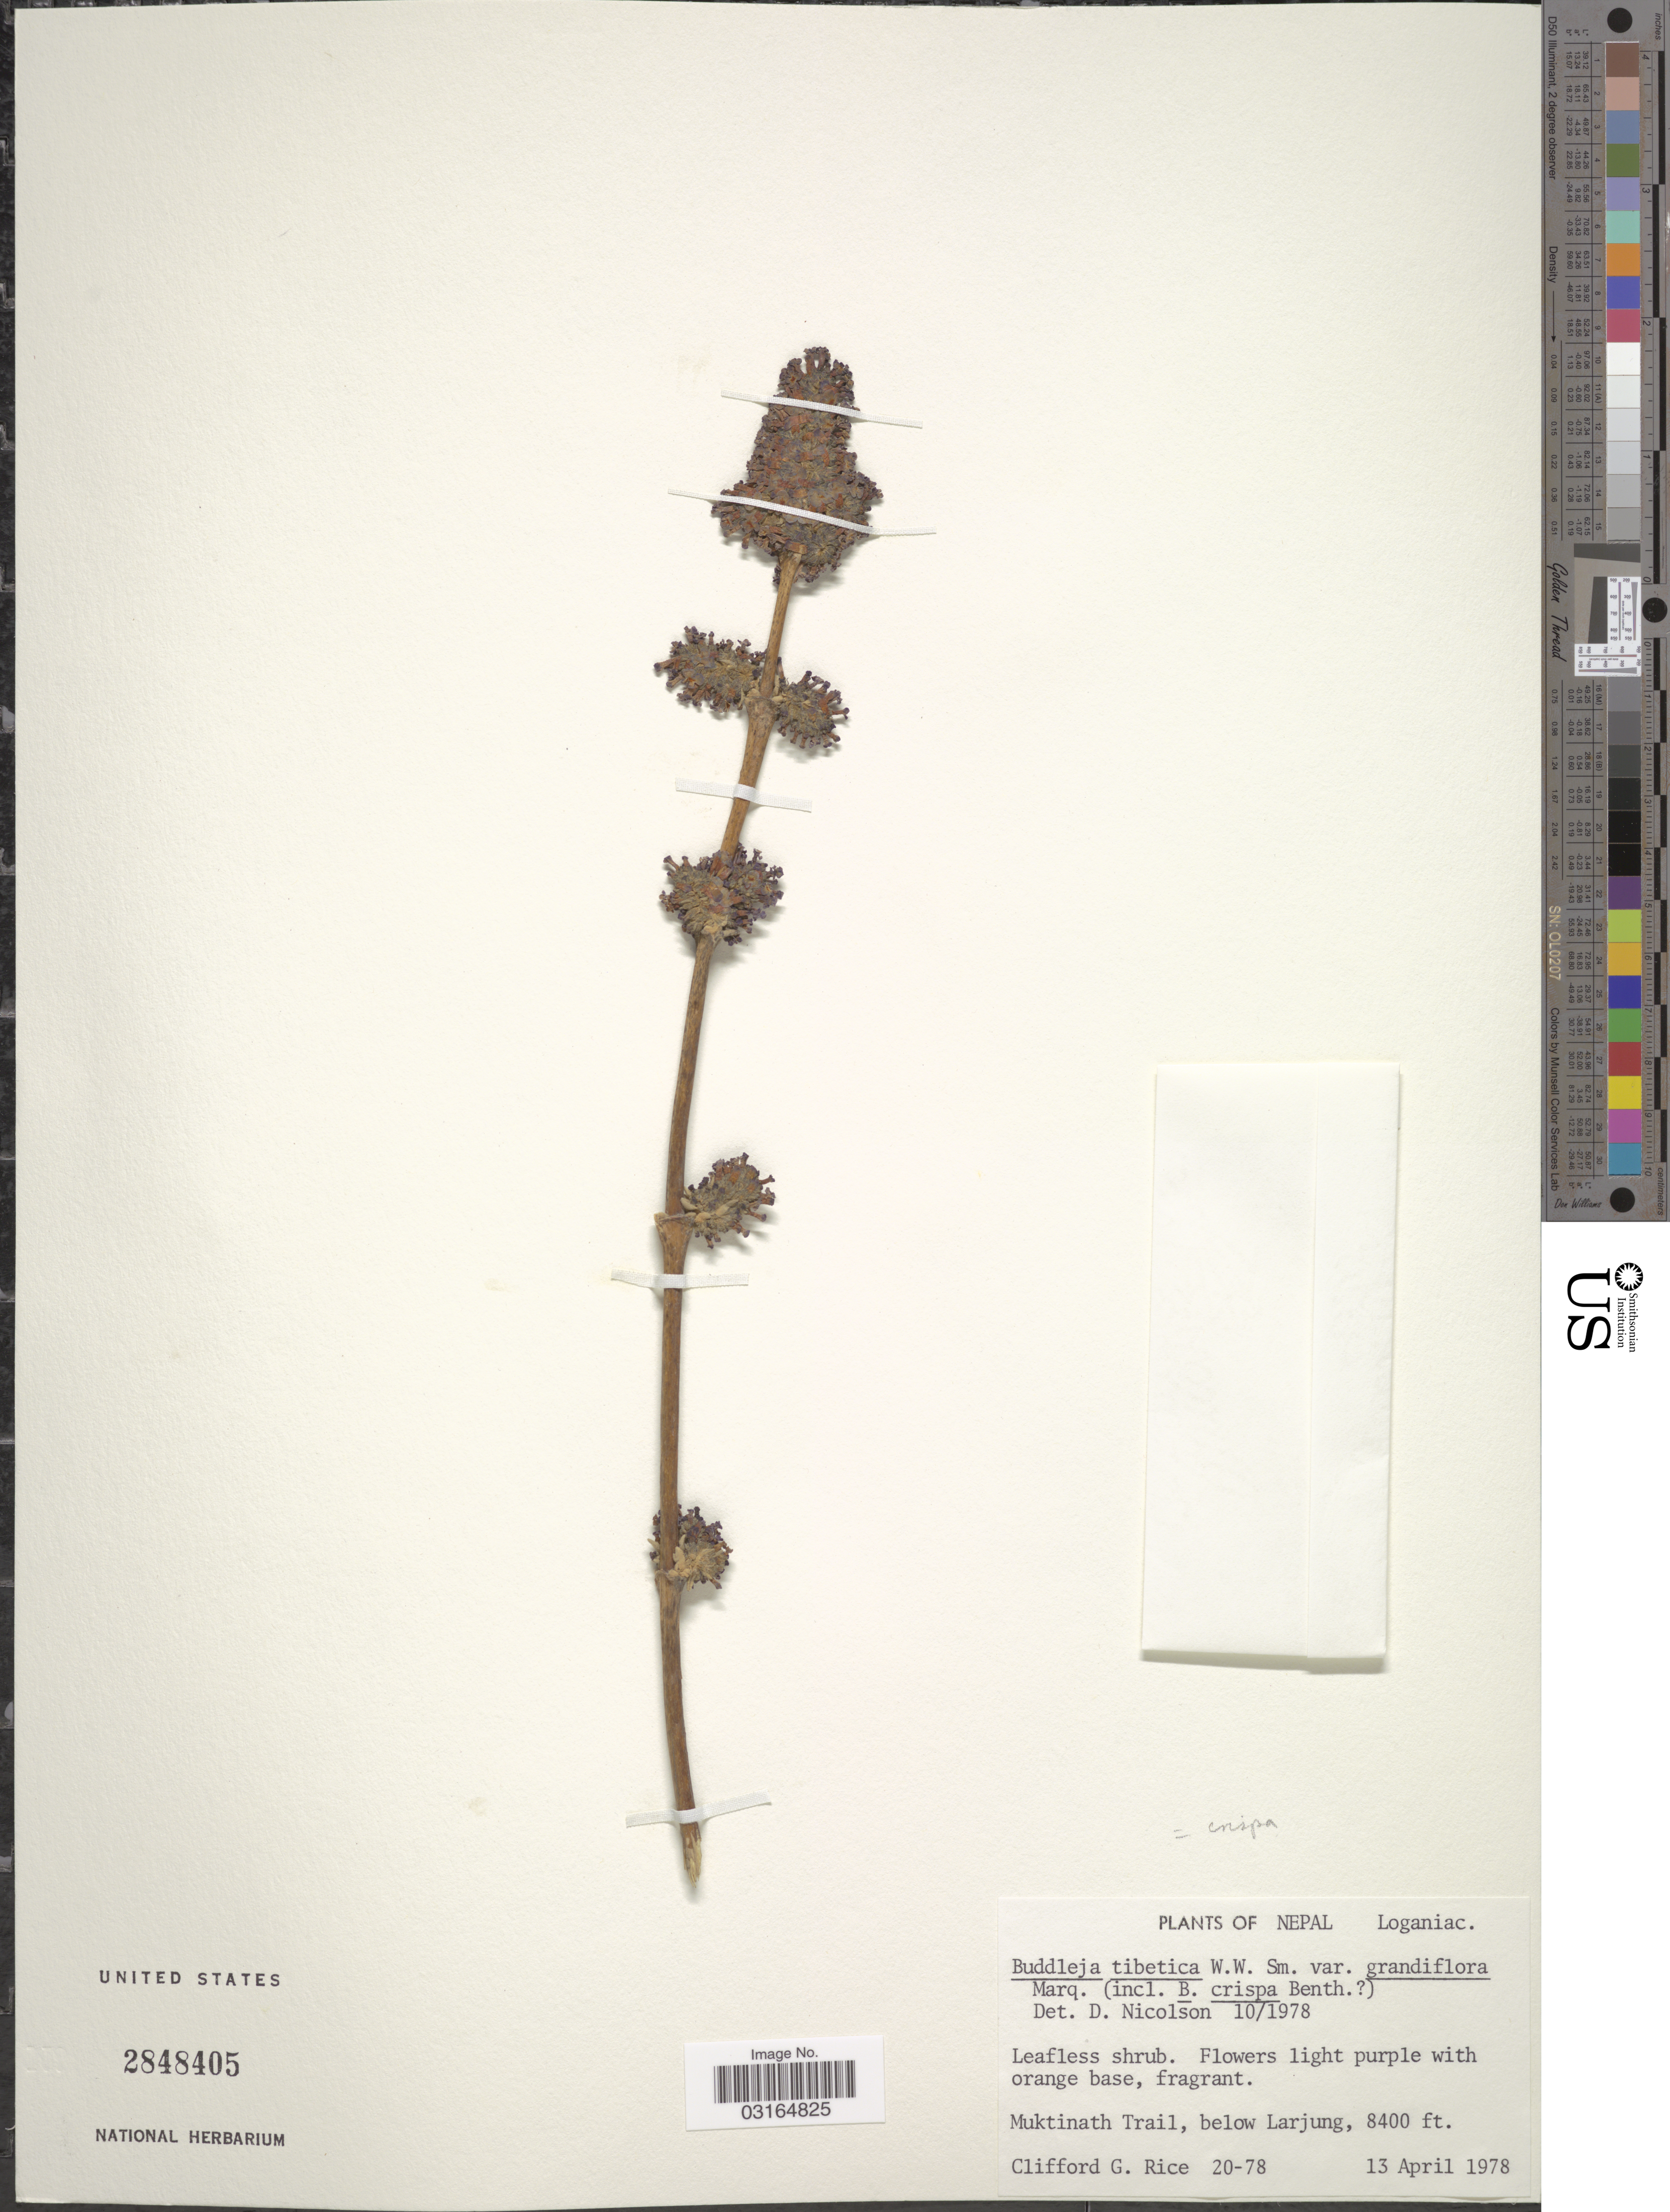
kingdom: Plantae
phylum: Tracheophyta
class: Magnoliopsida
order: Lamiales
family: Scrophulariaceae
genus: Buddleja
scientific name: Buddleja crispa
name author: Benth.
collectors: C. G. Rice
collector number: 20-78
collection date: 1978-04-13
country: Nepal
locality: Muktinath Trail, below Larjung.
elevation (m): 2560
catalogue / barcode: US 2848405